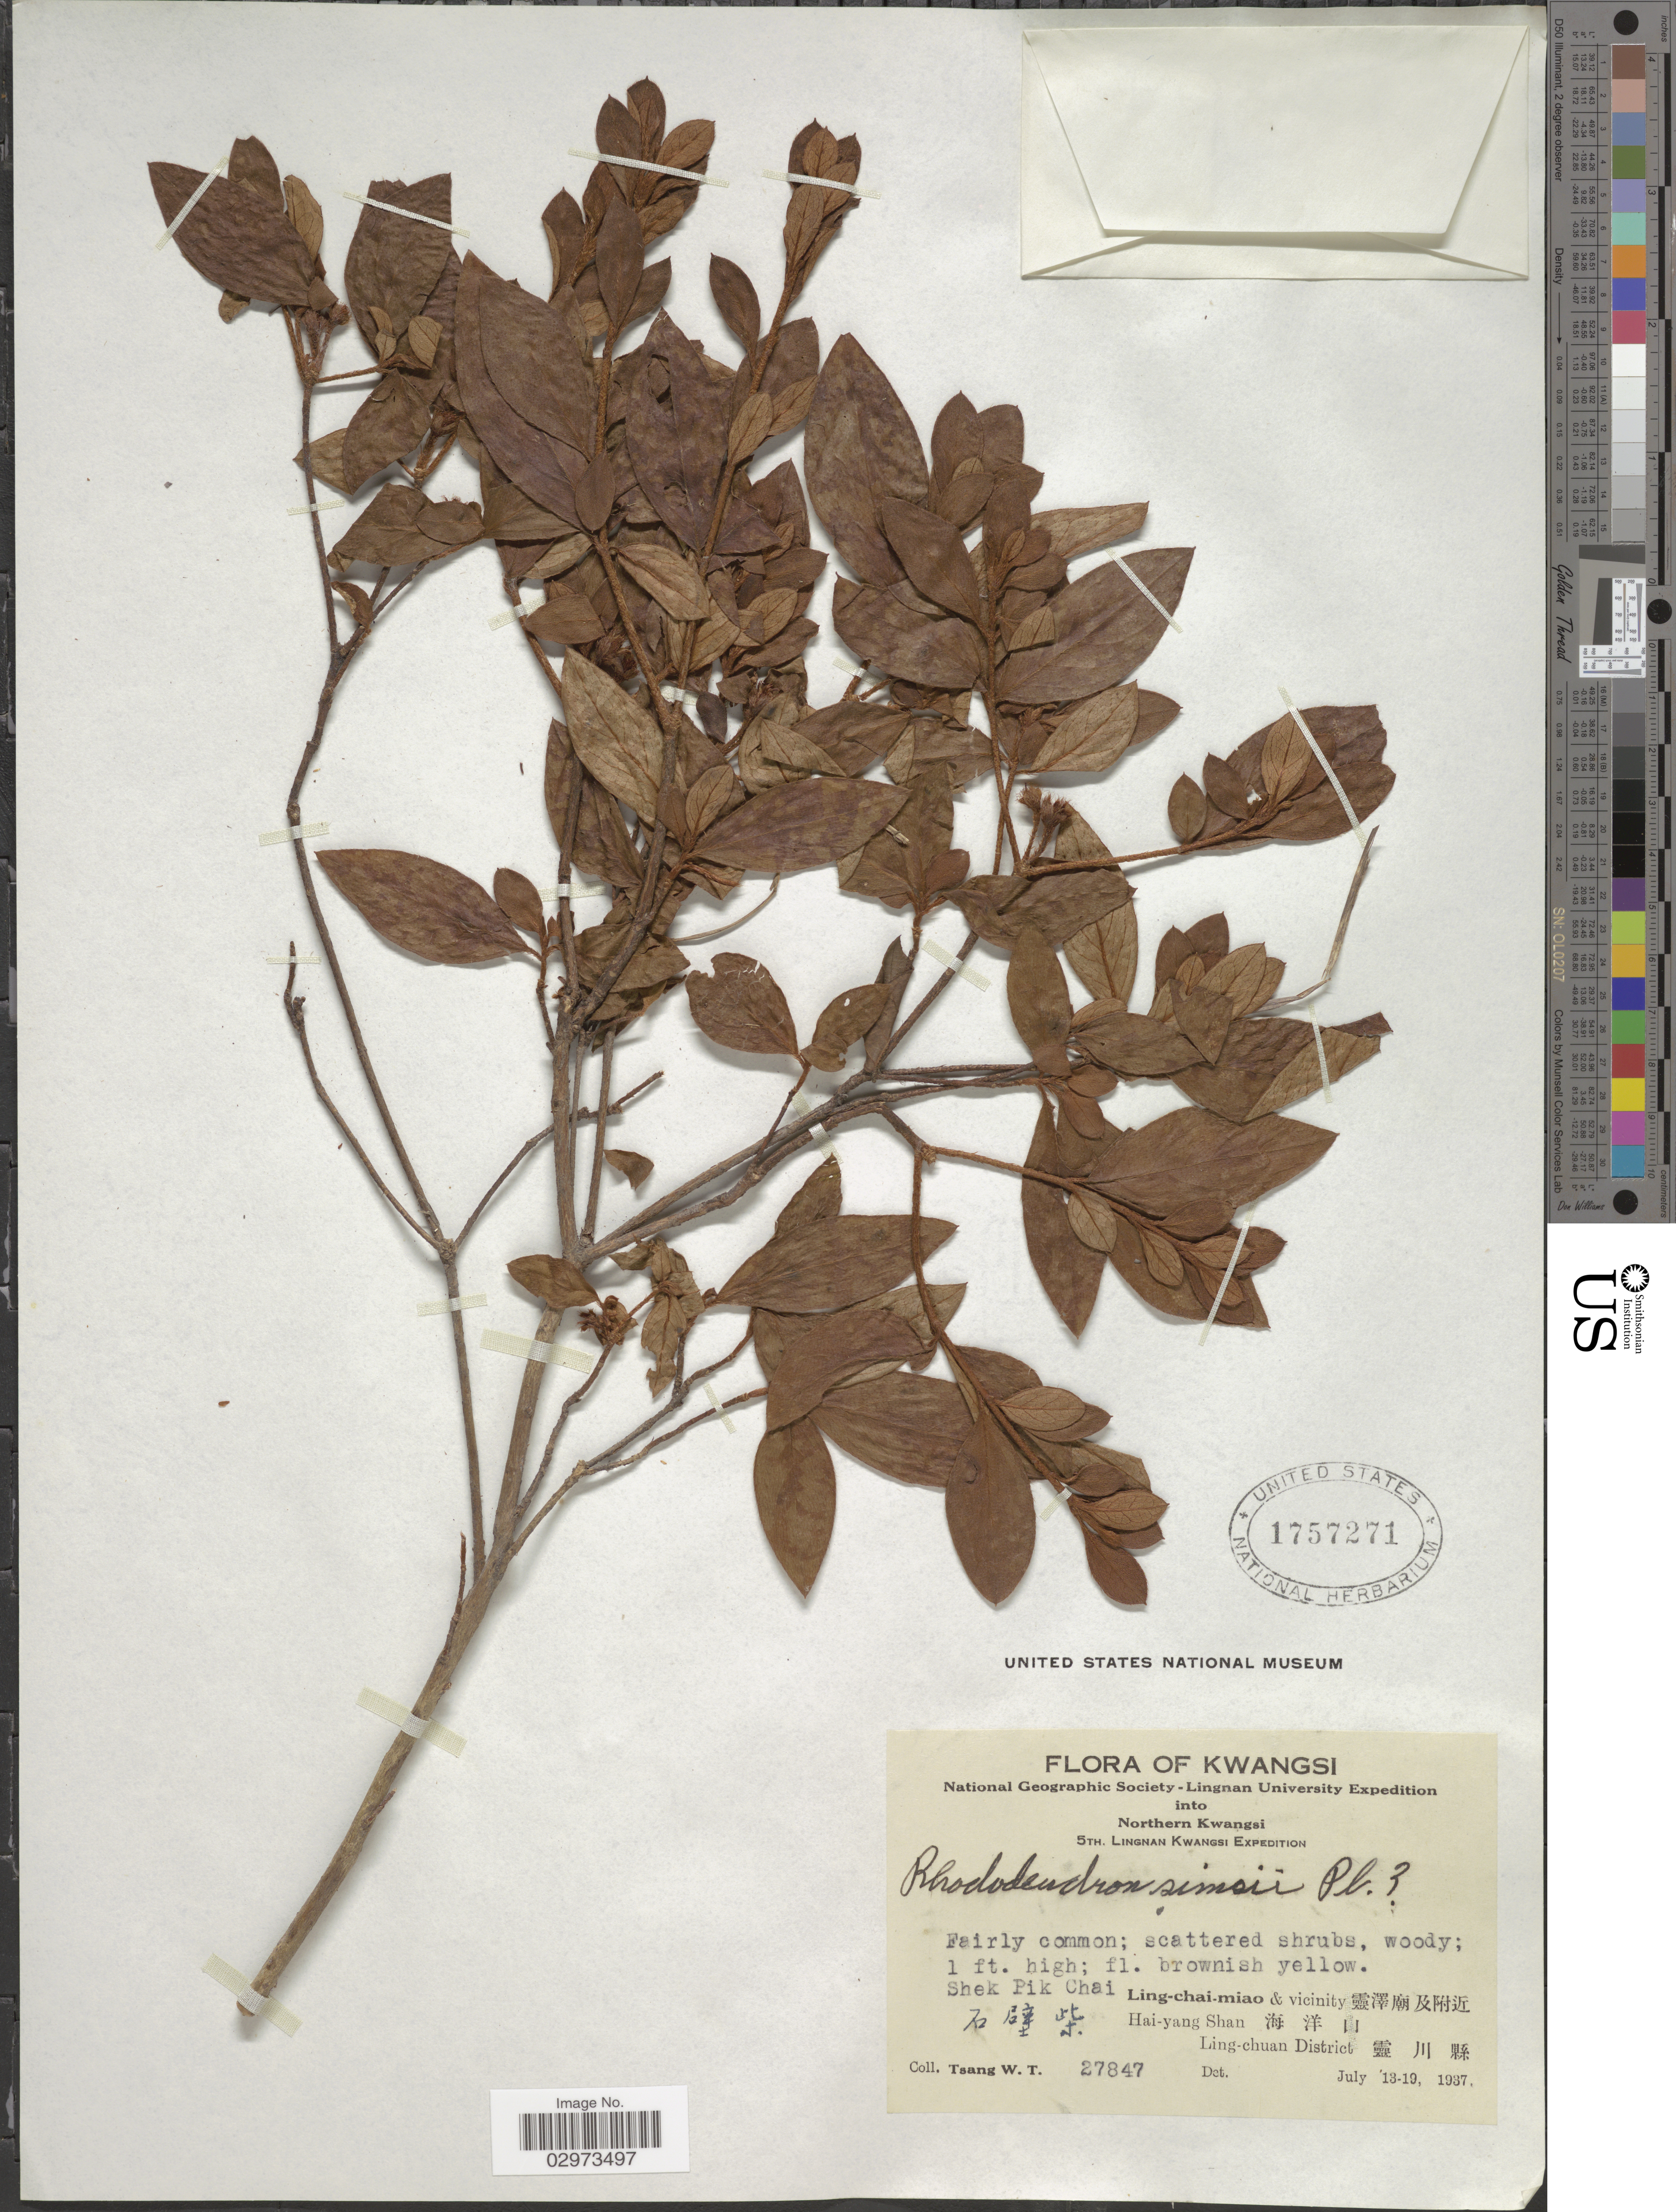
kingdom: Plantae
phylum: Tracheophyta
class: Magnoliopsida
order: Ericales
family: Ericaceae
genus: Rhododendron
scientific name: Rhododendron simsii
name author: Planch.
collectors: W. T. Tsang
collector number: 27847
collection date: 1937-07-13/1937-07-19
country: China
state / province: Guangxi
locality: Kwangsi. Northern Kwangsi. Shek Pik Chai, Ling-chai-miao & vicinity. Hai-yang Shan, Ling-chuan District.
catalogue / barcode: US 1757271